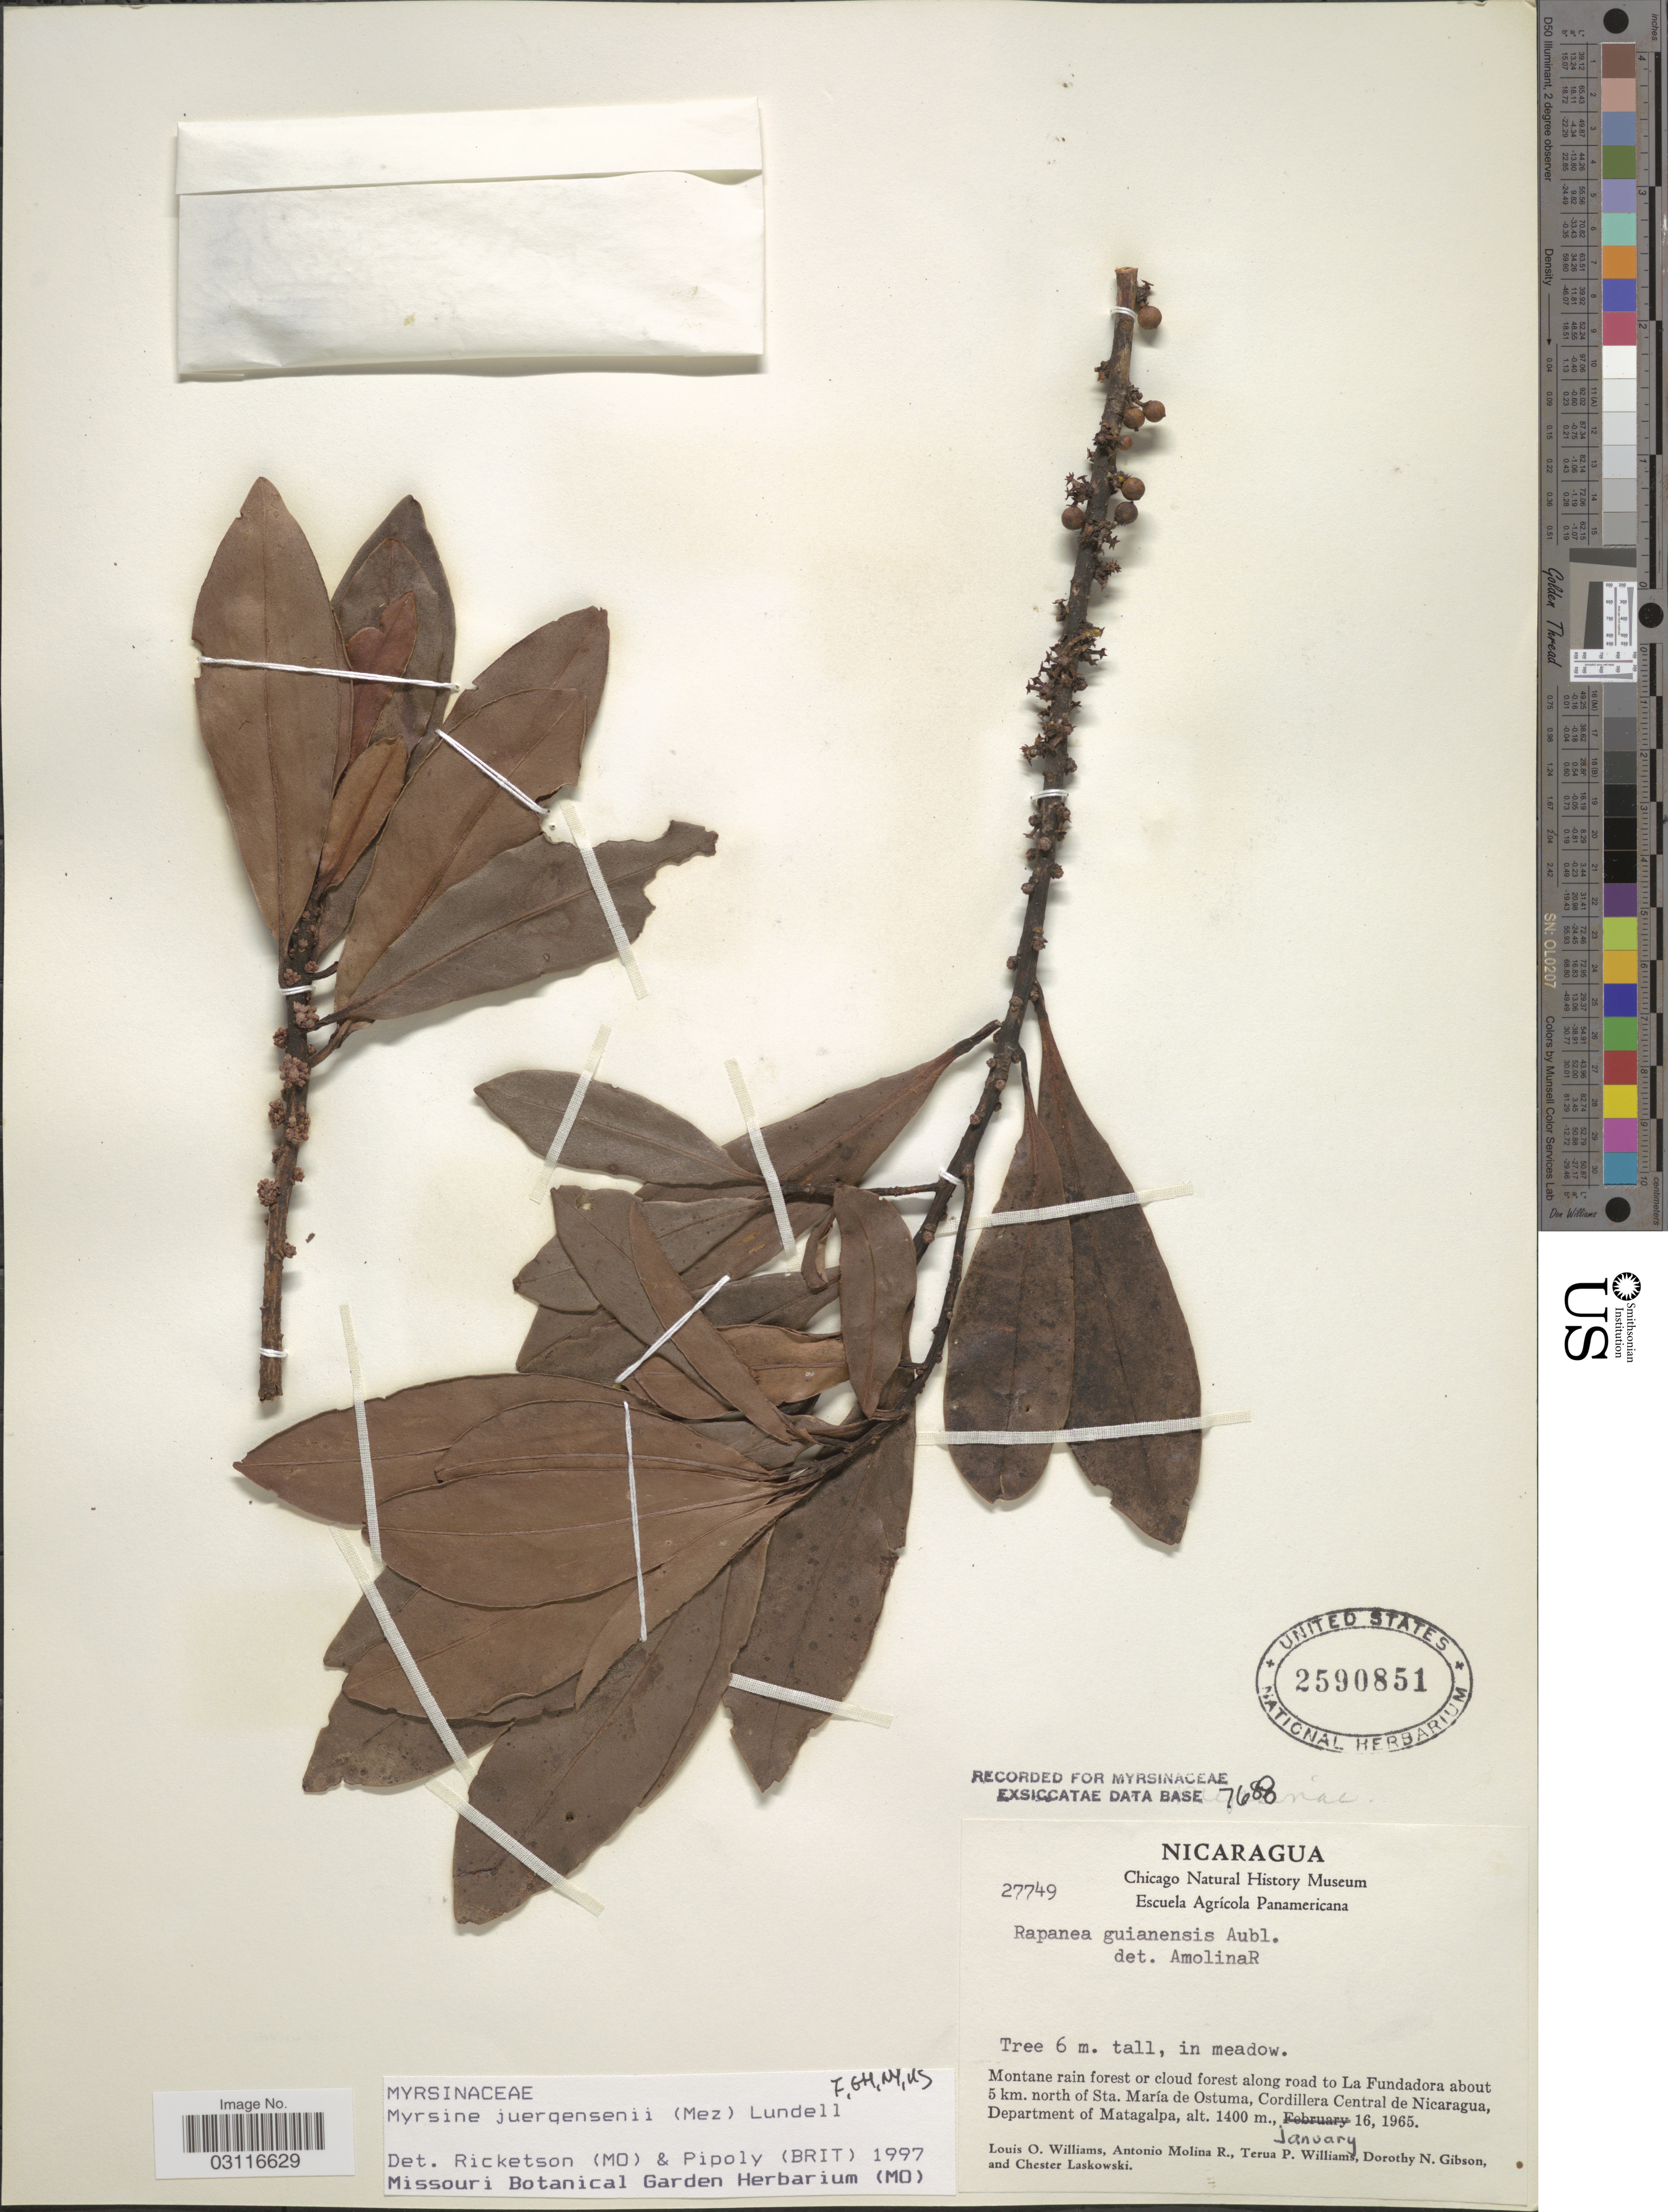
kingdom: Plantae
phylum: Tracheophyta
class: Magnoliopsida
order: Ericales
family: Primulaceae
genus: Myrsine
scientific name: Myrsine juergensenii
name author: (Mez) Lundell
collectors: L. O. Williams, A. Molina R., T. Williams, D. N. Gibson & C. Laskowski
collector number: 27749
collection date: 1965-01-16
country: Nicaragua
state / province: Matagalpa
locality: Montane rain forest or cloud forest along road to La Fundadora about 5 km. north of Sta. María de Ostuma, Cordillera Central de Nicaragua, Department of Matagalpa.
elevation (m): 1400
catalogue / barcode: US 2590851